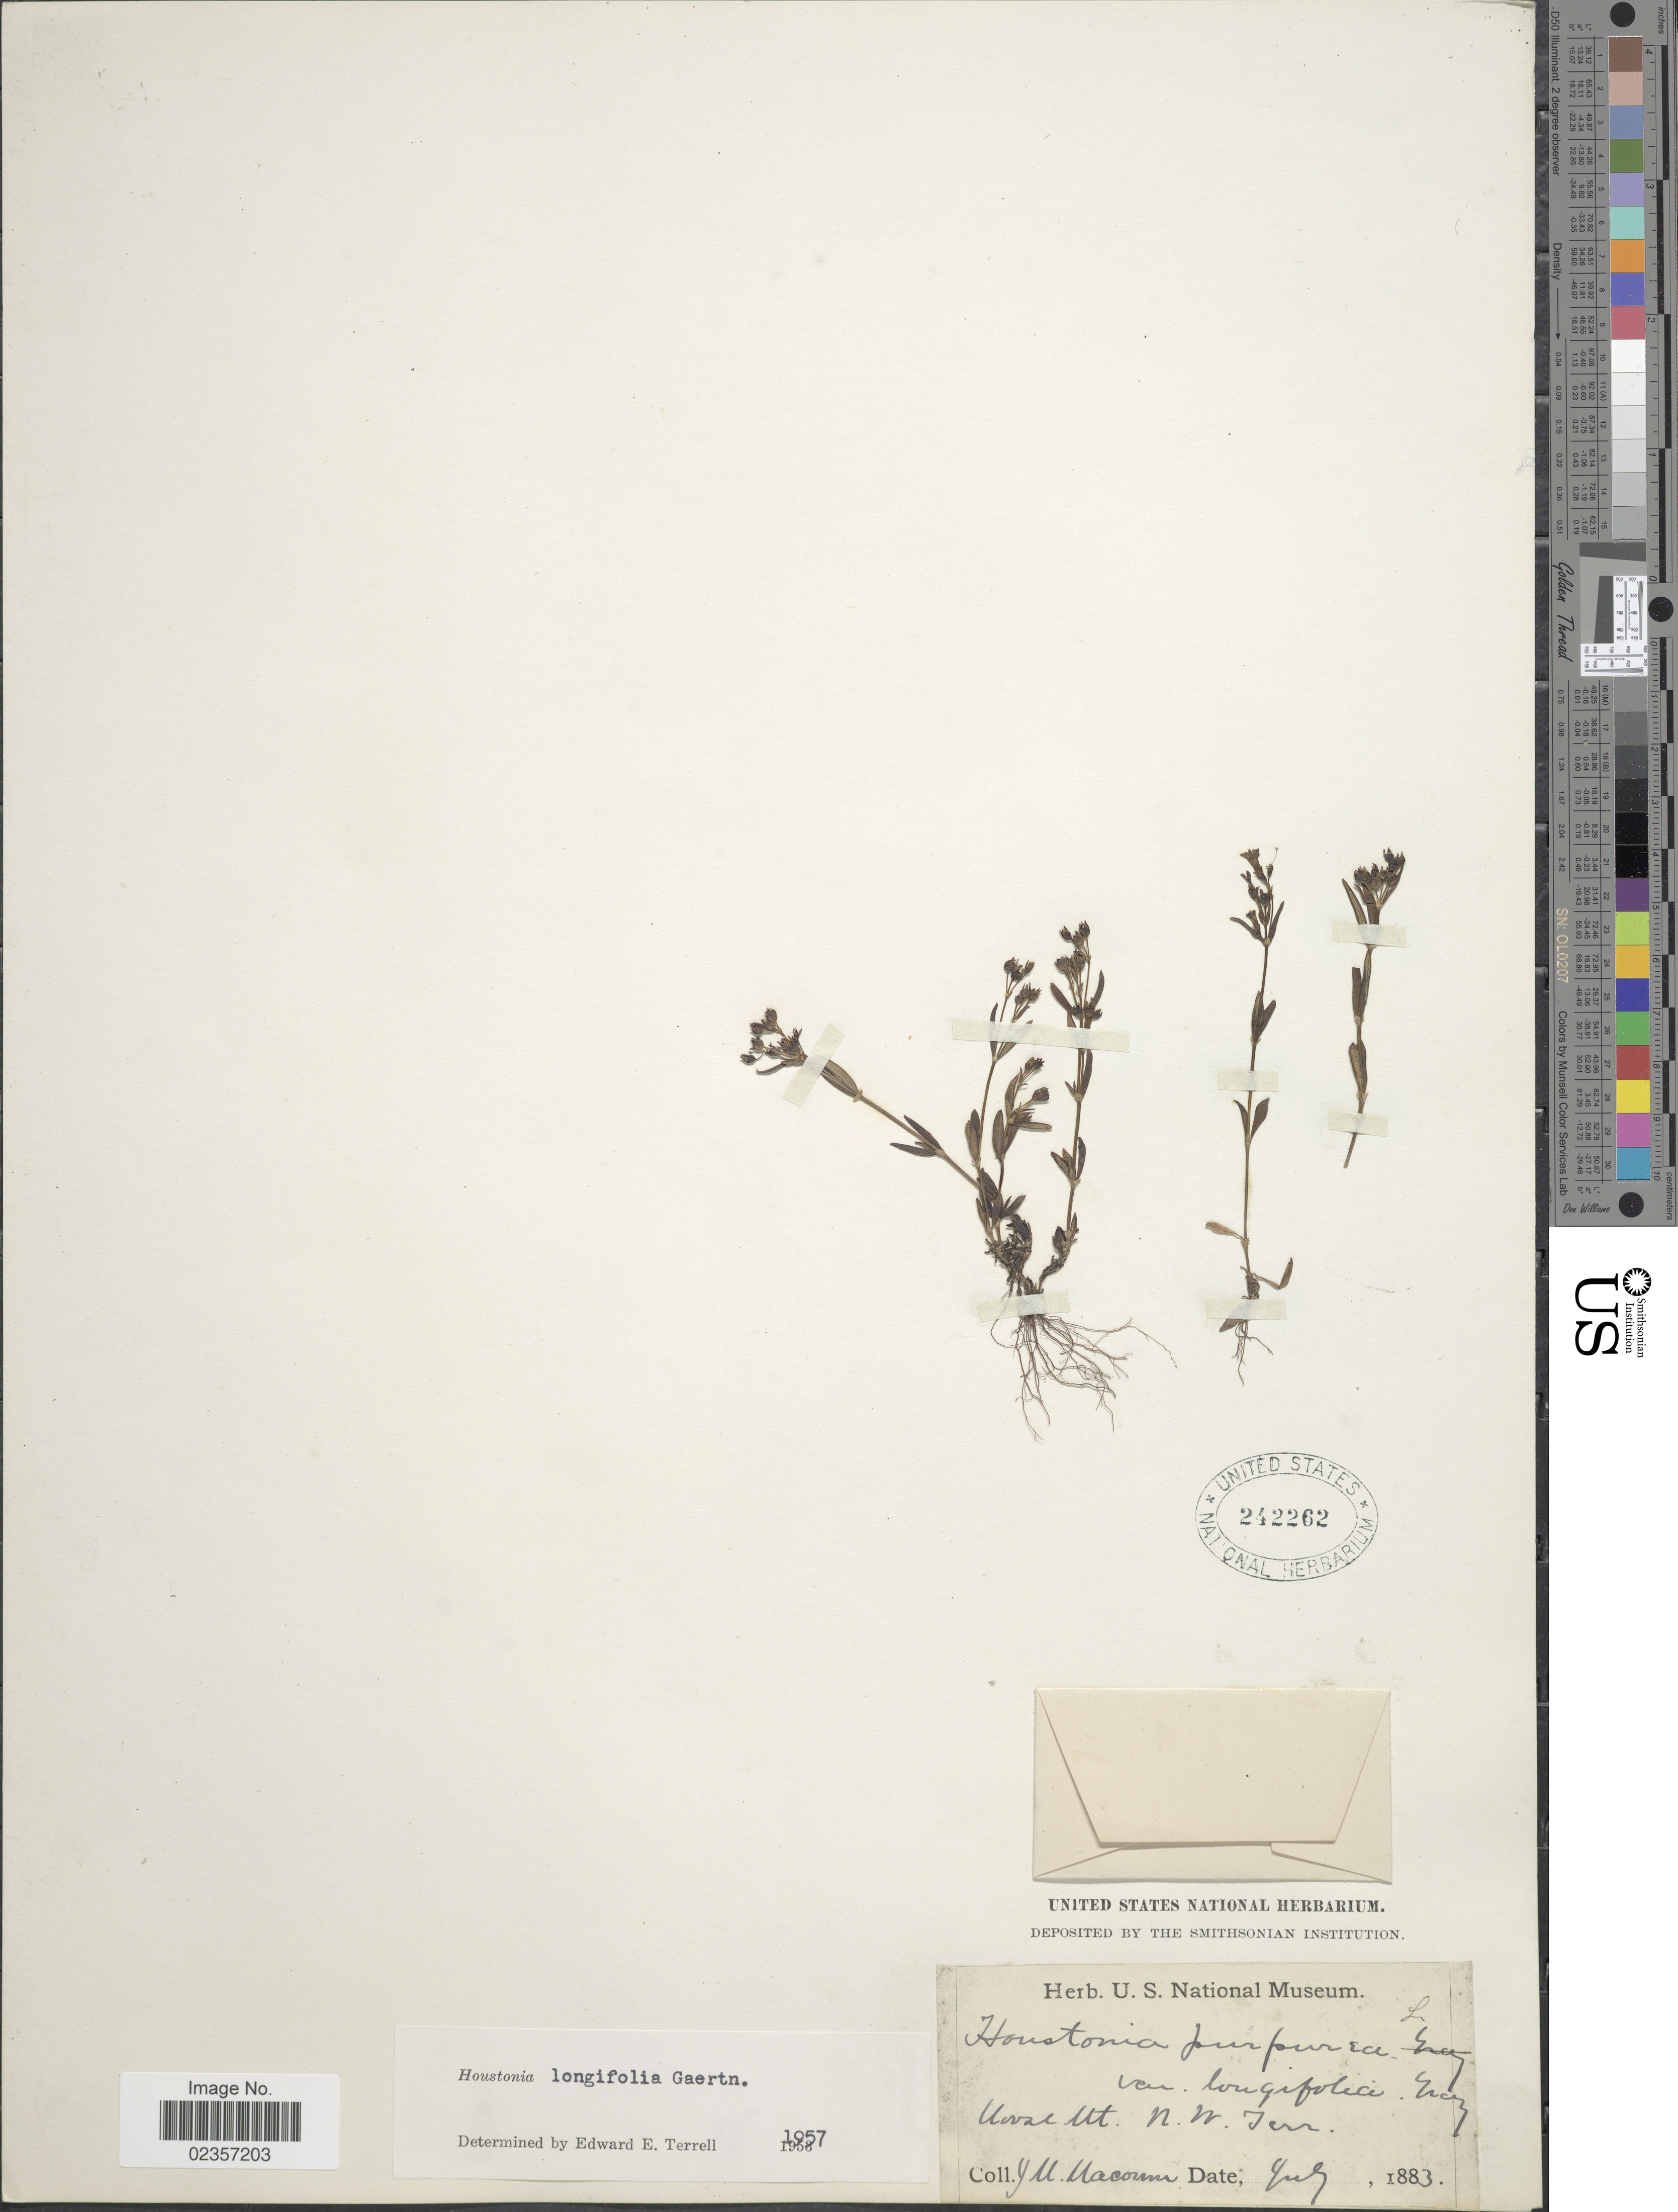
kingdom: Plantae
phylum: Tracheophyta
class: Magnoliopsida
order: Gentianales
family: Rubiaceae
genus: Houstonia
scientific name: Houstonia longifolia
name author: Gaertn.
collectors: J. M. Macoun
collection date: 1883-07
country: Canada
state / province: Northwest Territories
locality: Moose Mt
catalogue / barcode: US 242262